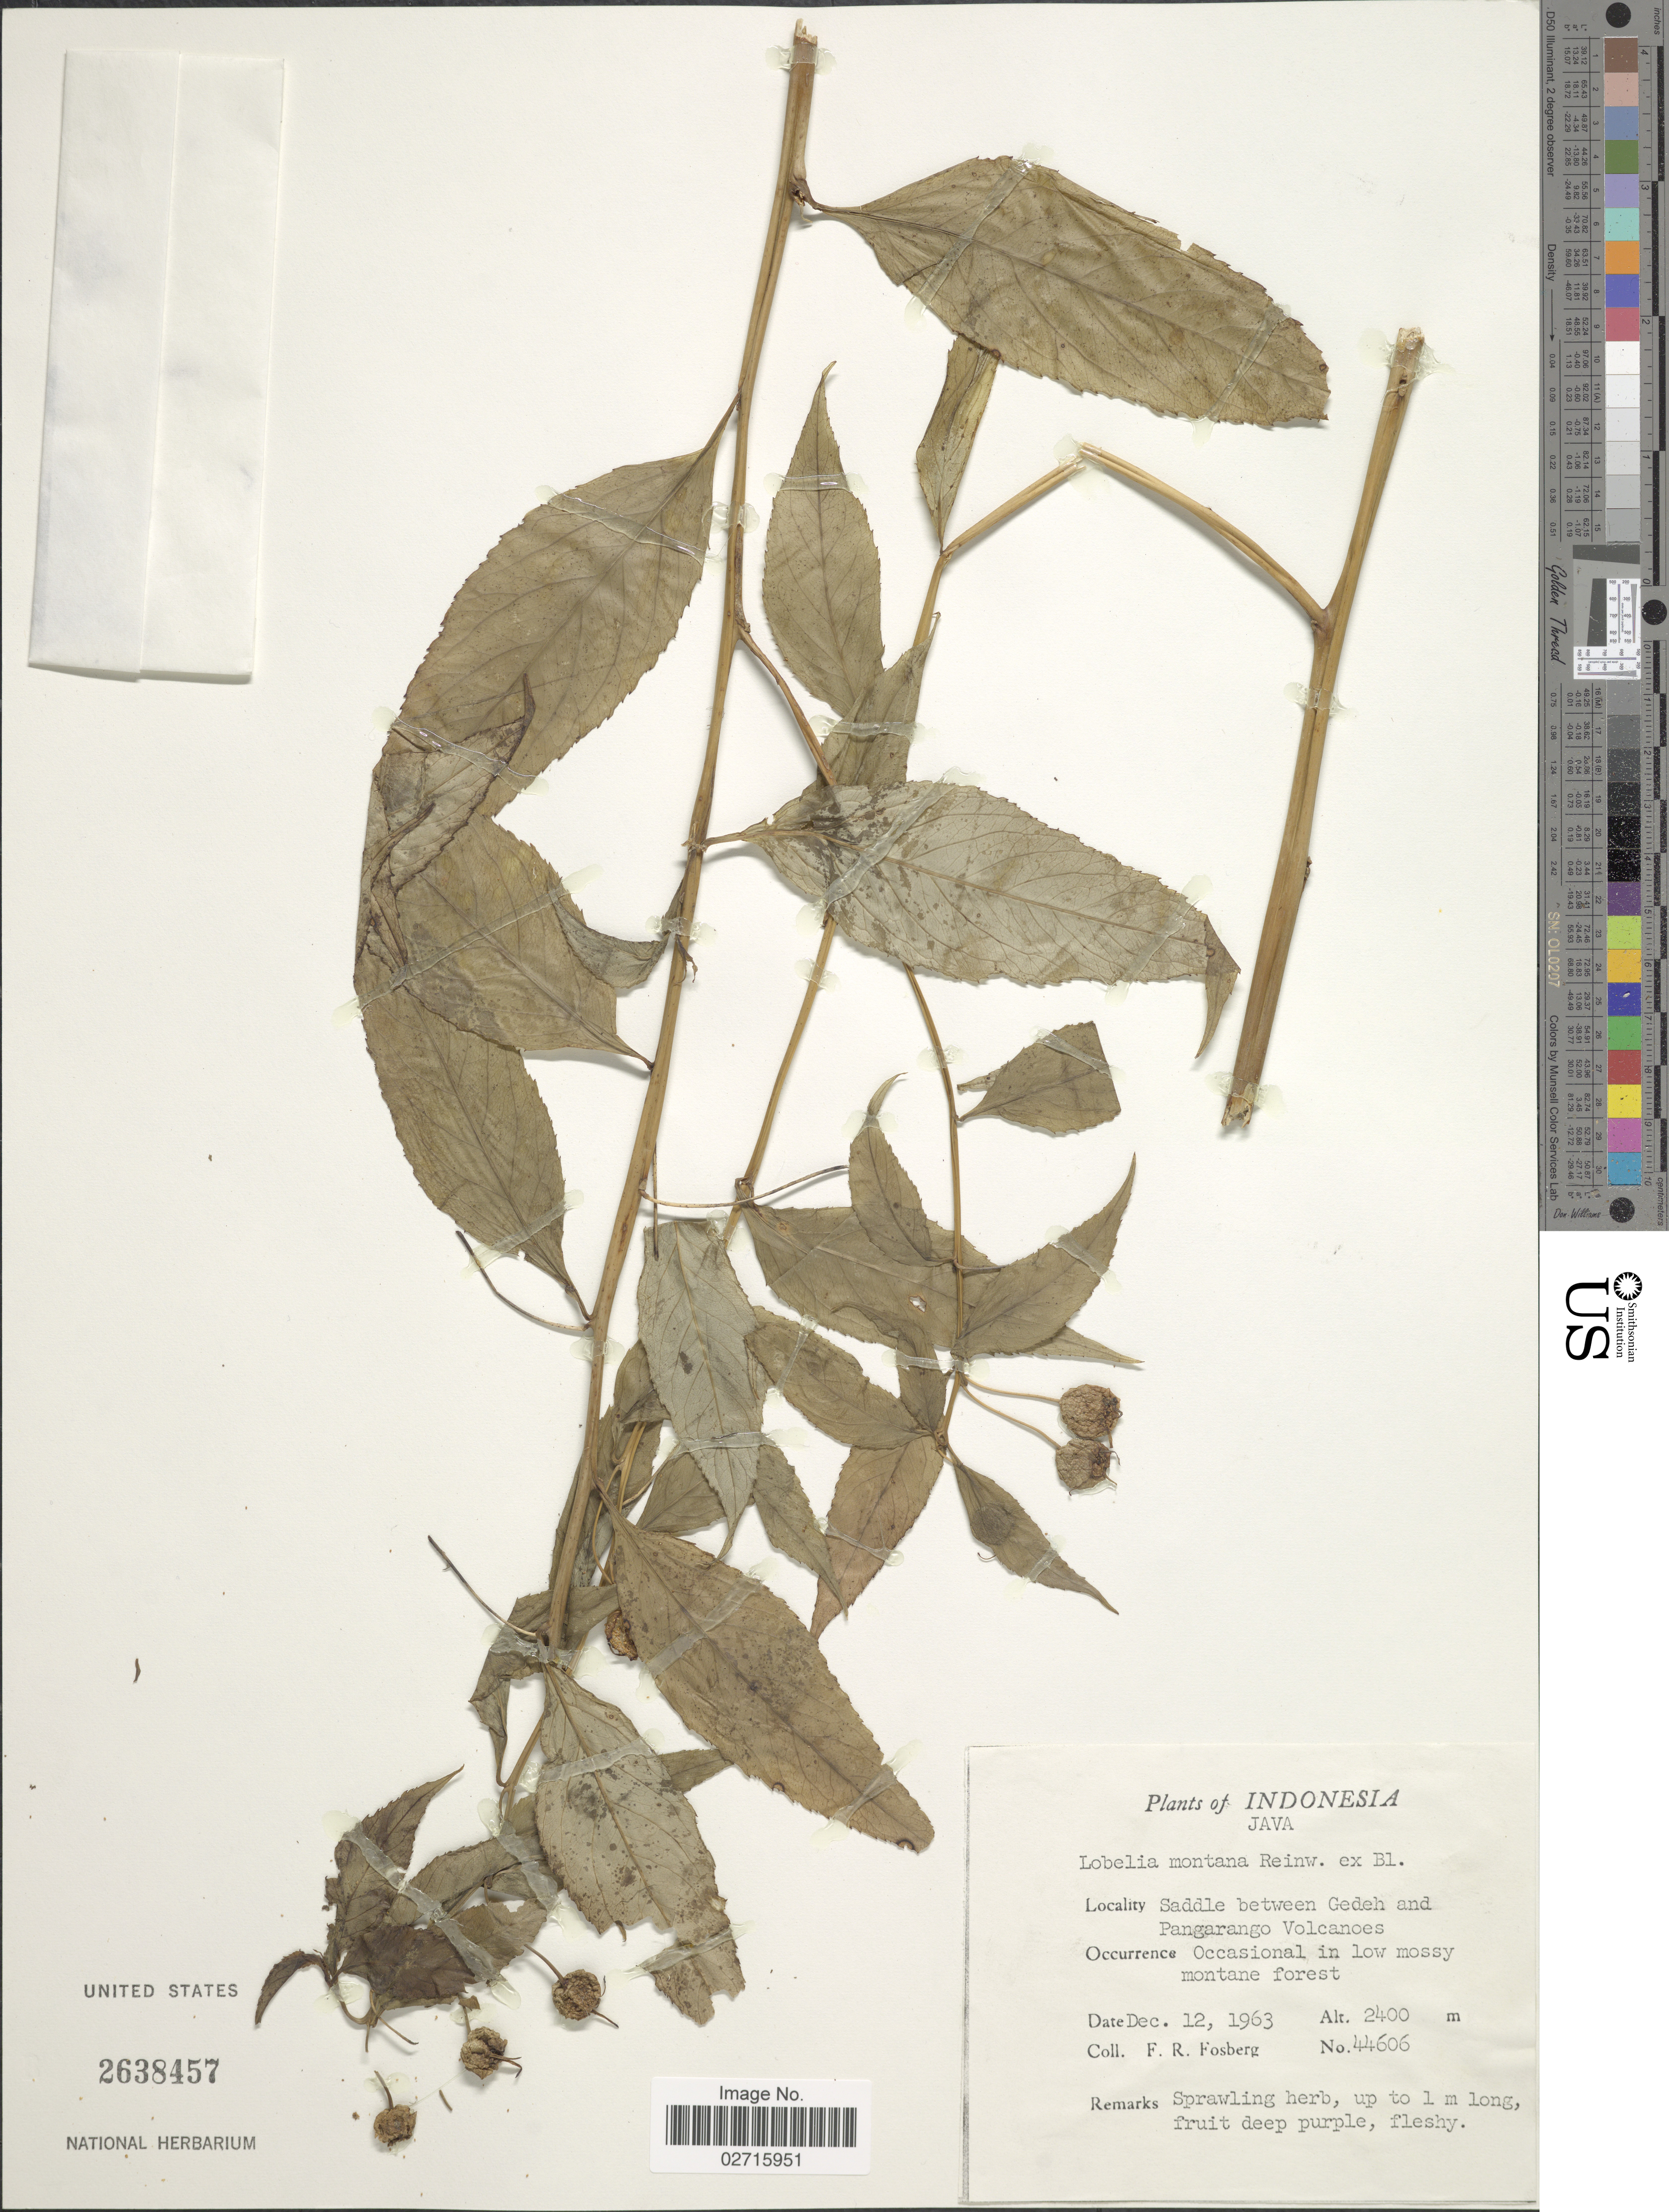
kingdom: Plantae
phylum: Tracheophyta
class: Magnoliopsida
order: Asterales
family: Campanulaceae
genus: Lobelia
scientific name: Lobelia montana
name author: Reinw. ex Blume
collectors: F. R. Fosberg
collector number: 44606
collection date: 1963-12-12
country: Indonesia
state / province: Java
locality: Saddle between Gedeh and Pangarango Volcanoes.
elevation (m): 2400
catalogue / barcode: US 2638457